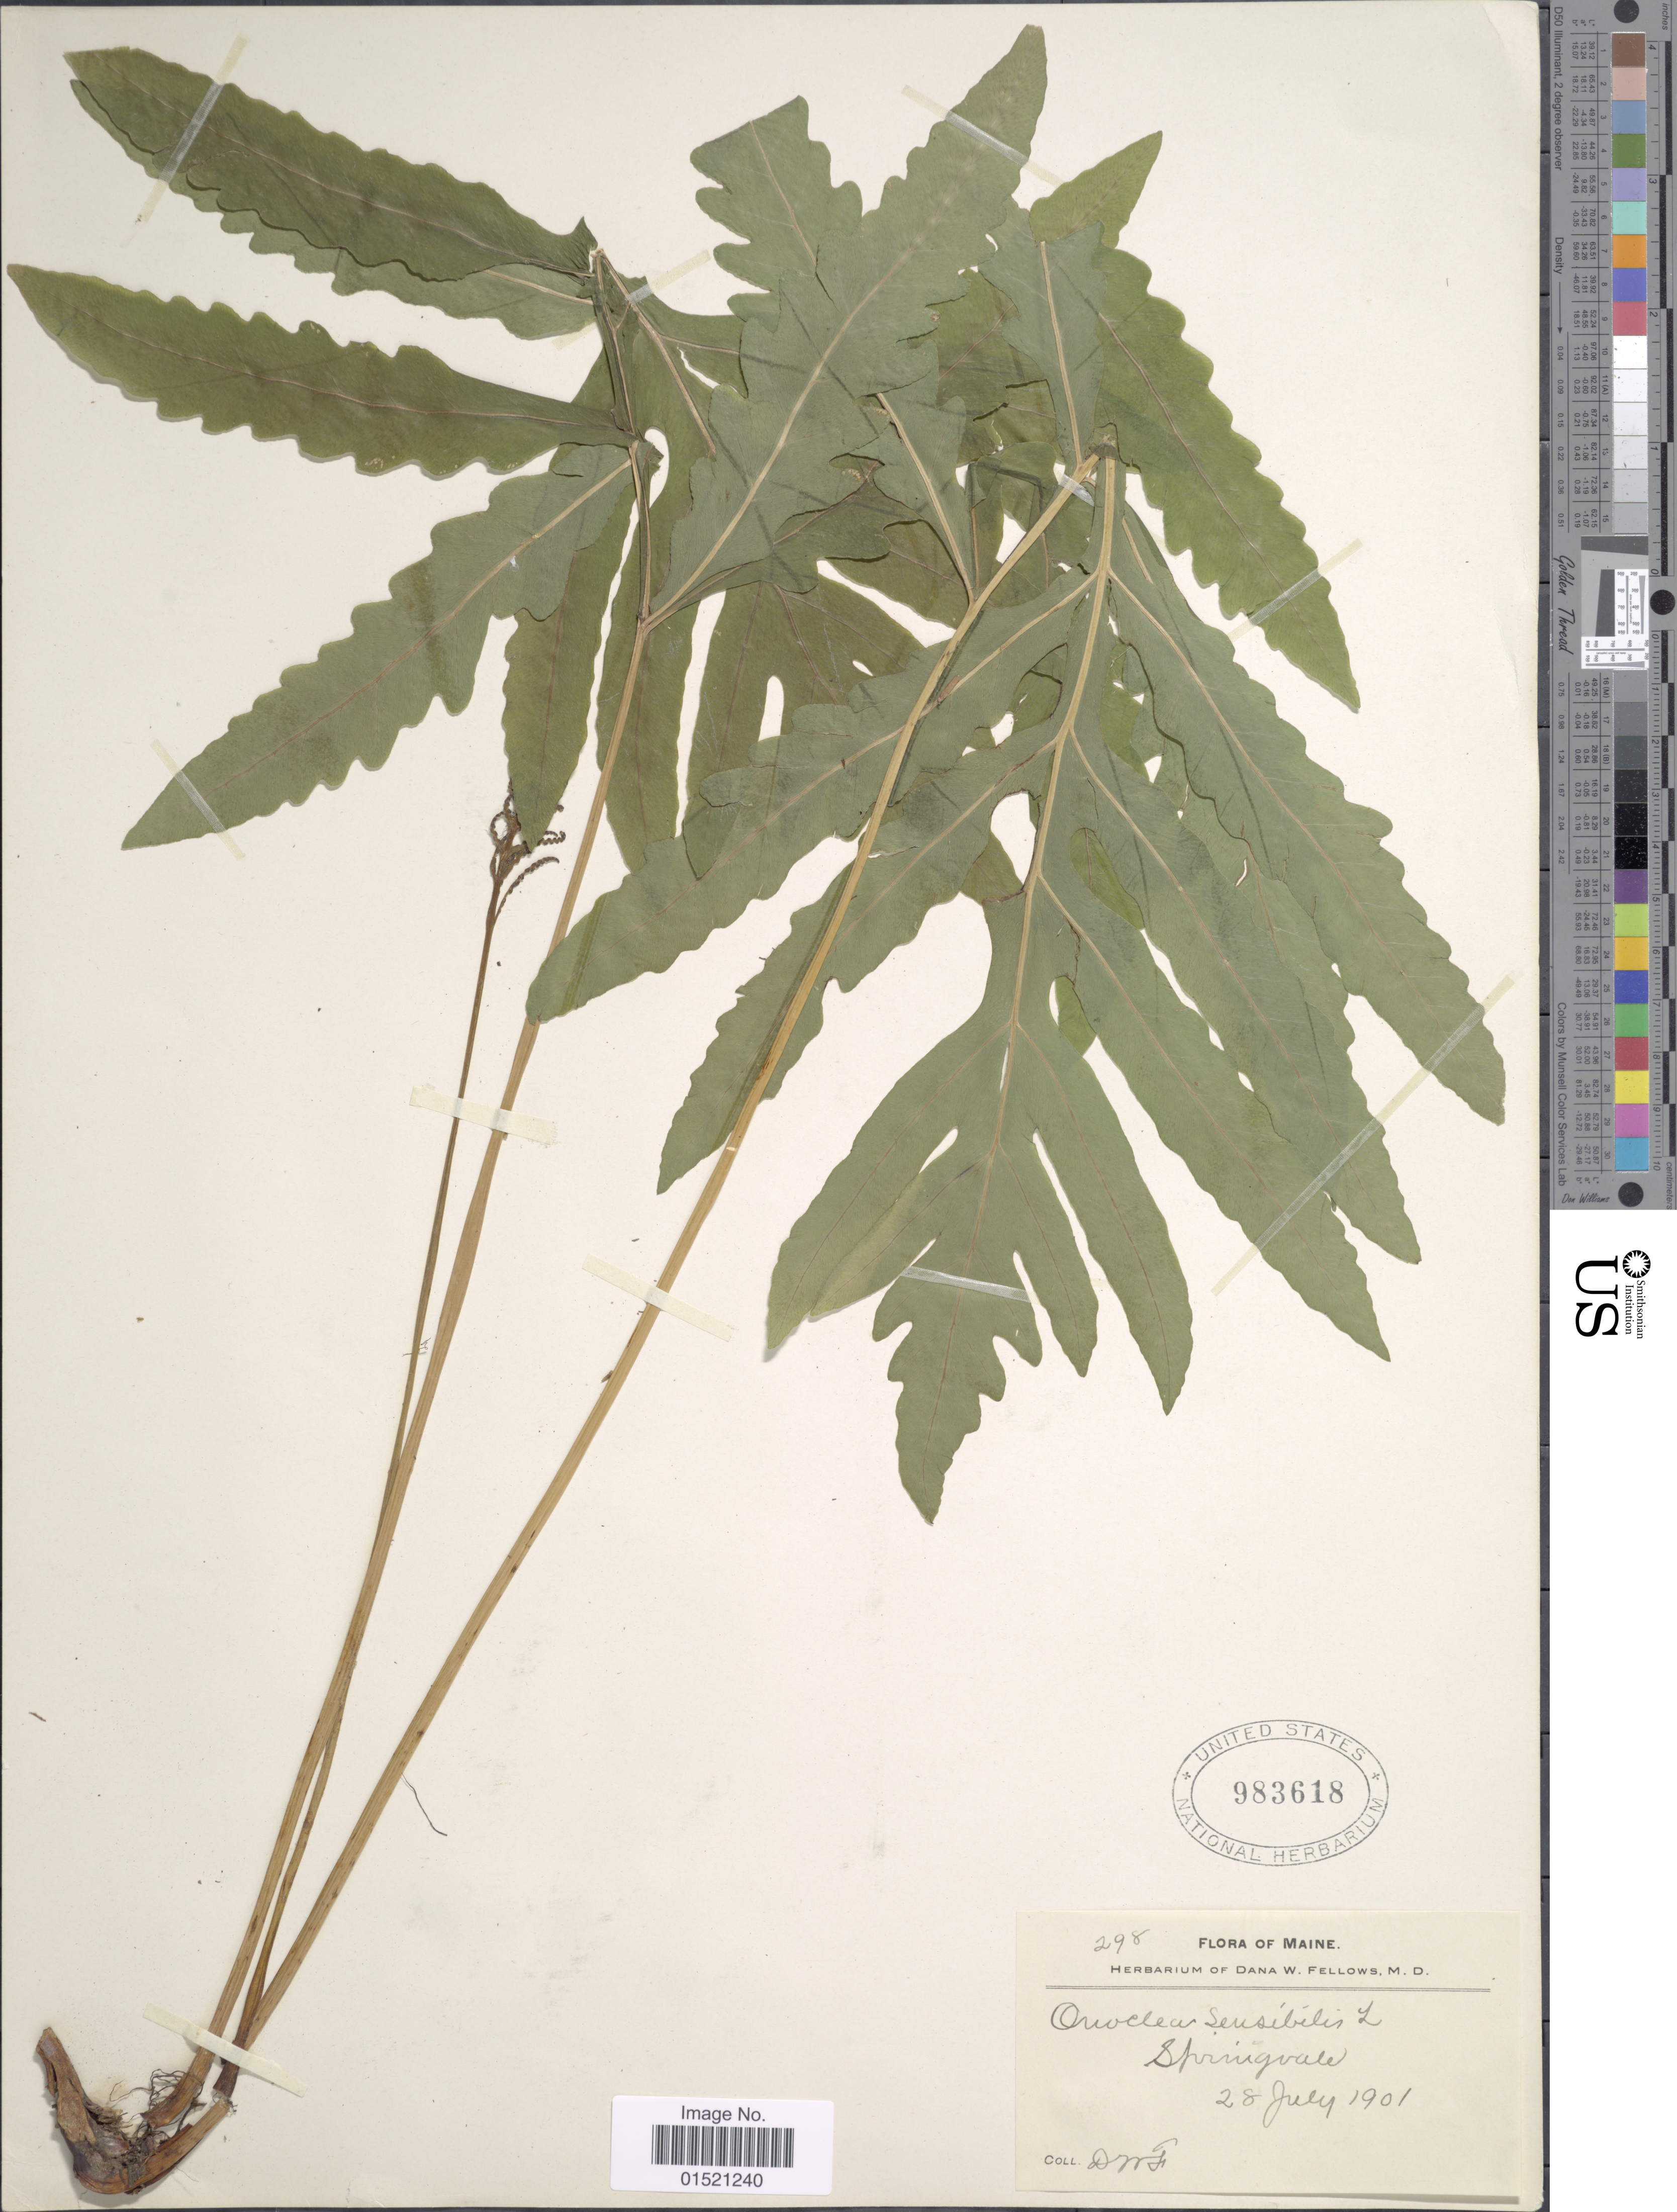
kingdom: Plantae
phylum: Tracheophyta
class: Polypodiopsida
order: Polypodiales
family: Onocleaceae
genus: Onoclea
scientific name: Onoclea sensibilis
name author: L.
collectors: D. W. Fellows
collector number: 298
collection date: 1901-07-28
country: United States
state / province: Maine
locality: Springvalle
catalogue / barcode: US 983618